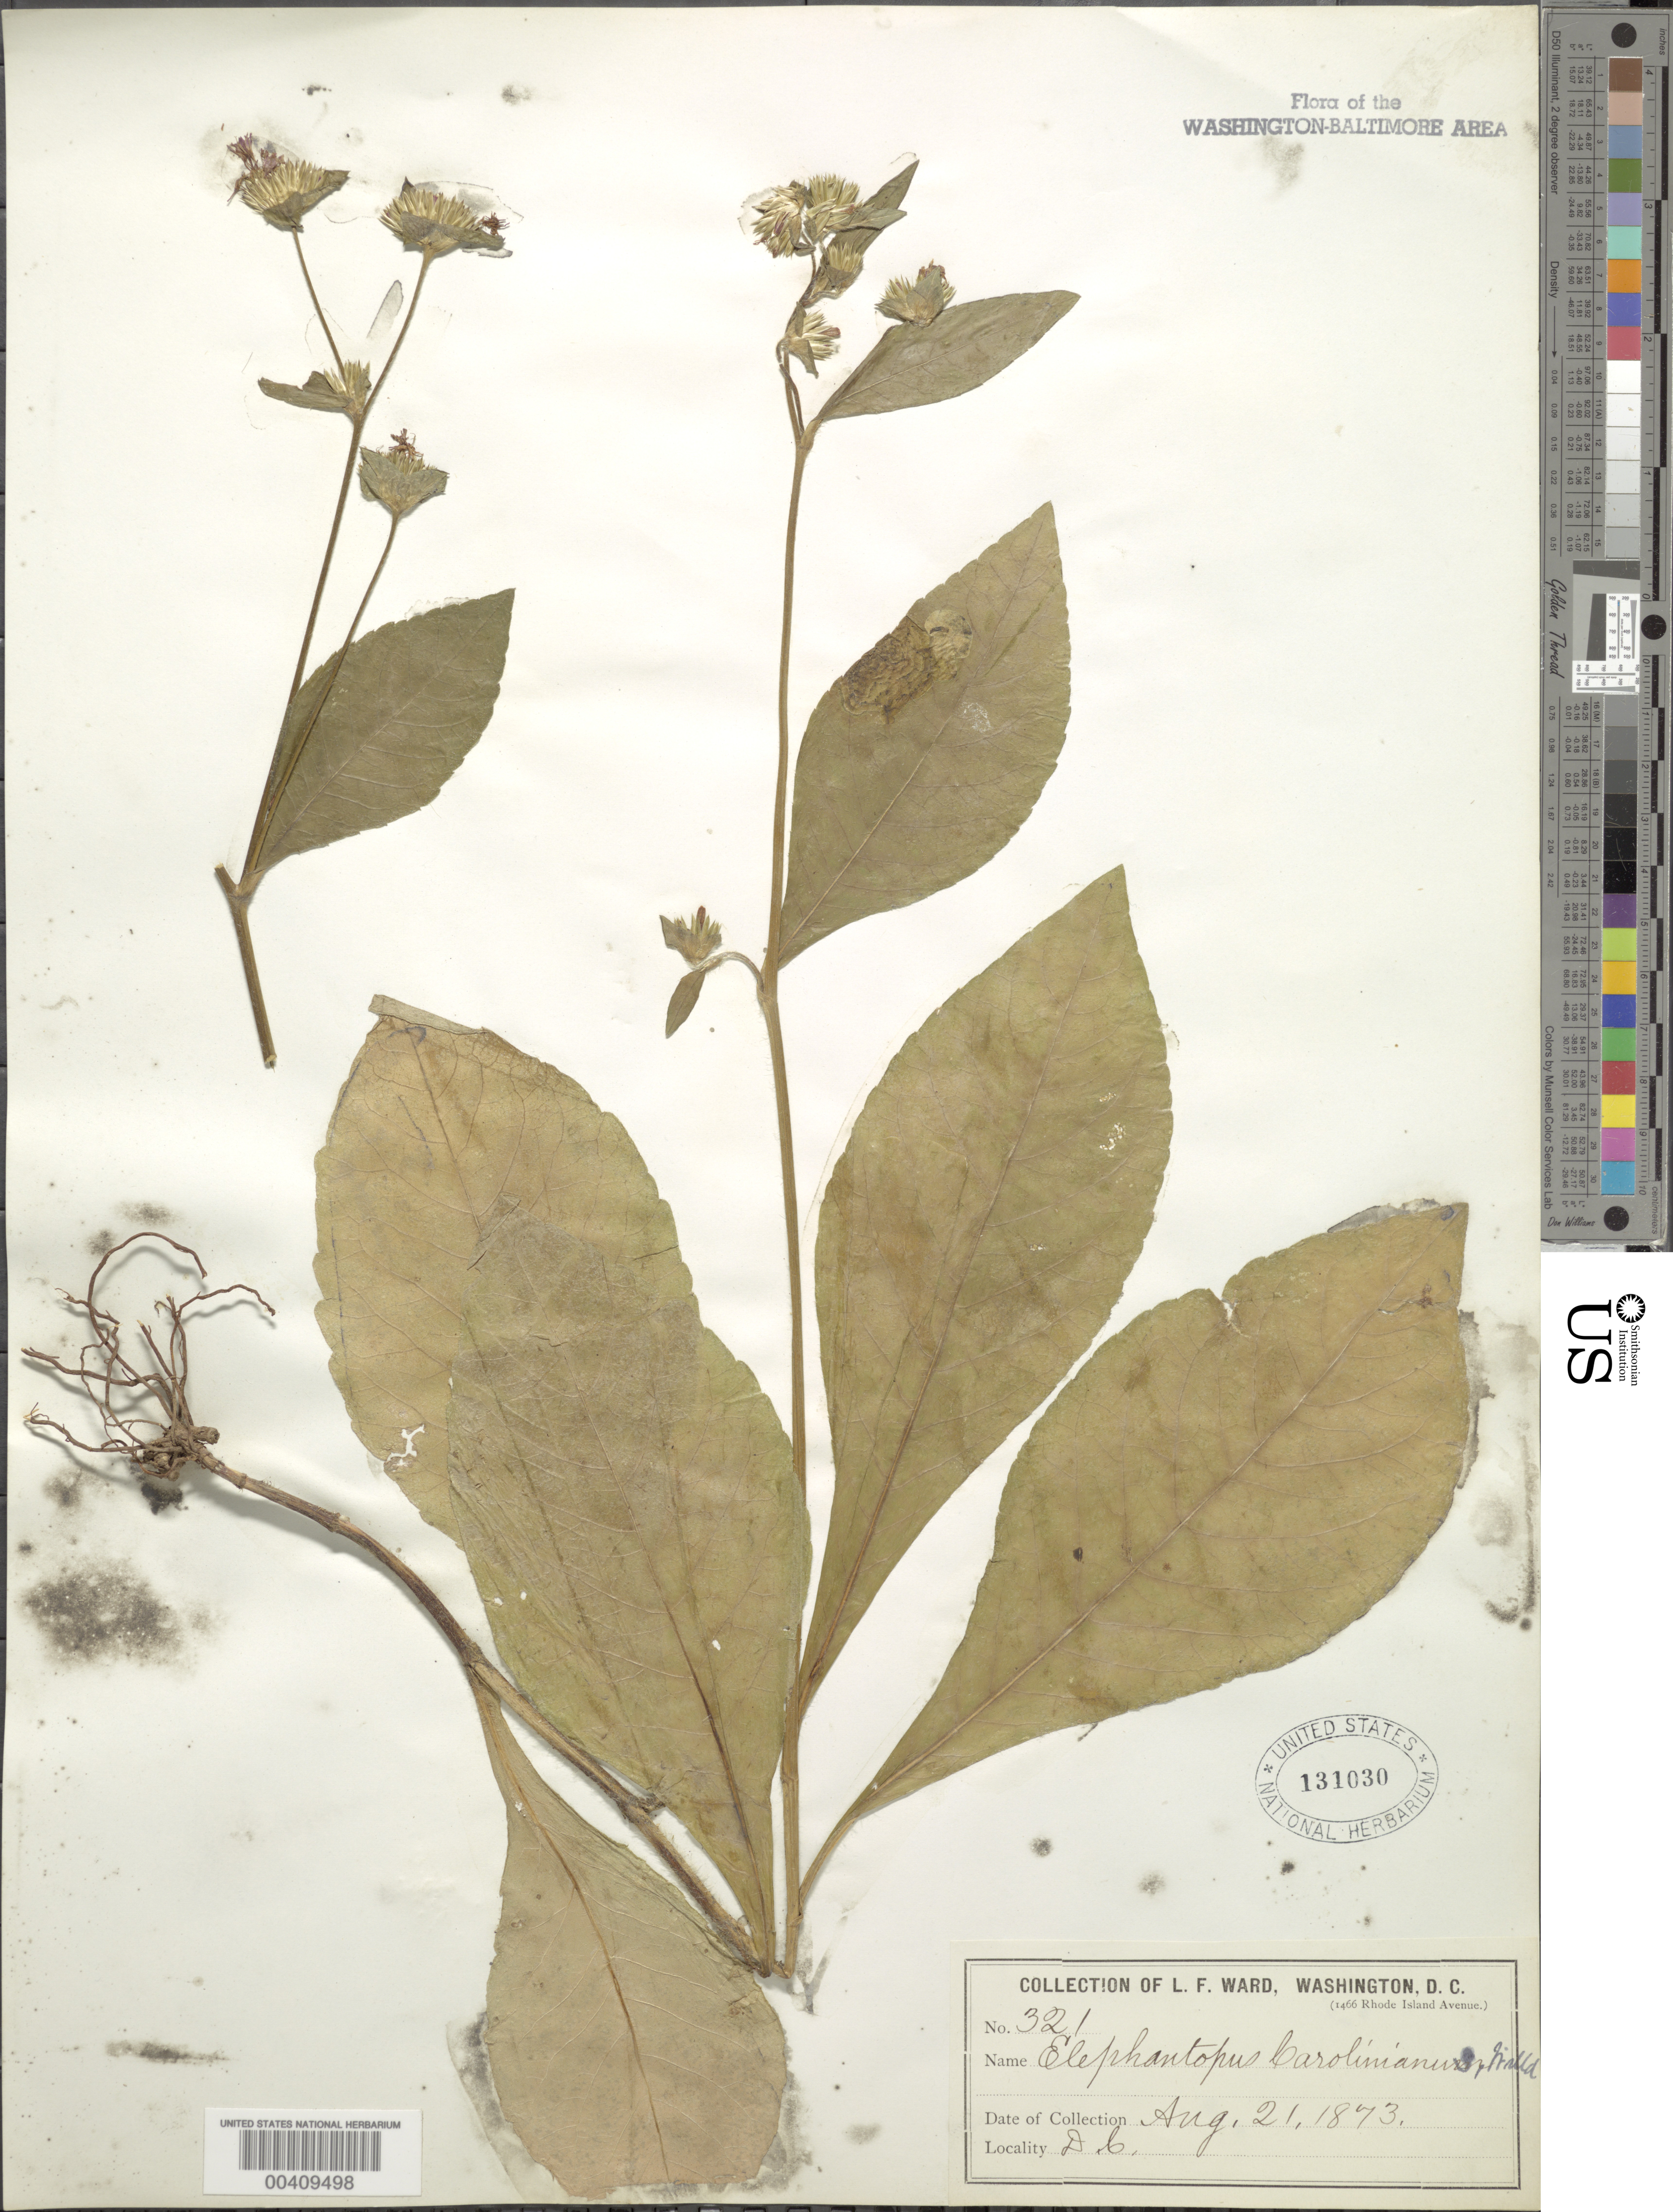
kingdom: Plantae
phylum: Tracheophyta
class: Magnoliopsida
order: Asterales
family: Asteraceae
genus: Elephantopus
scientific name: Elephantopus carolinianus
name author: Raeusch.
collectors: L. F. Ward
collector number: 321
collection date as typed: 21 Aug 1873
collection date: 1873-08-21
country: United States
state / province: District of Columbia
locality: Washington DC Area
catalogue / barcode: US 131030